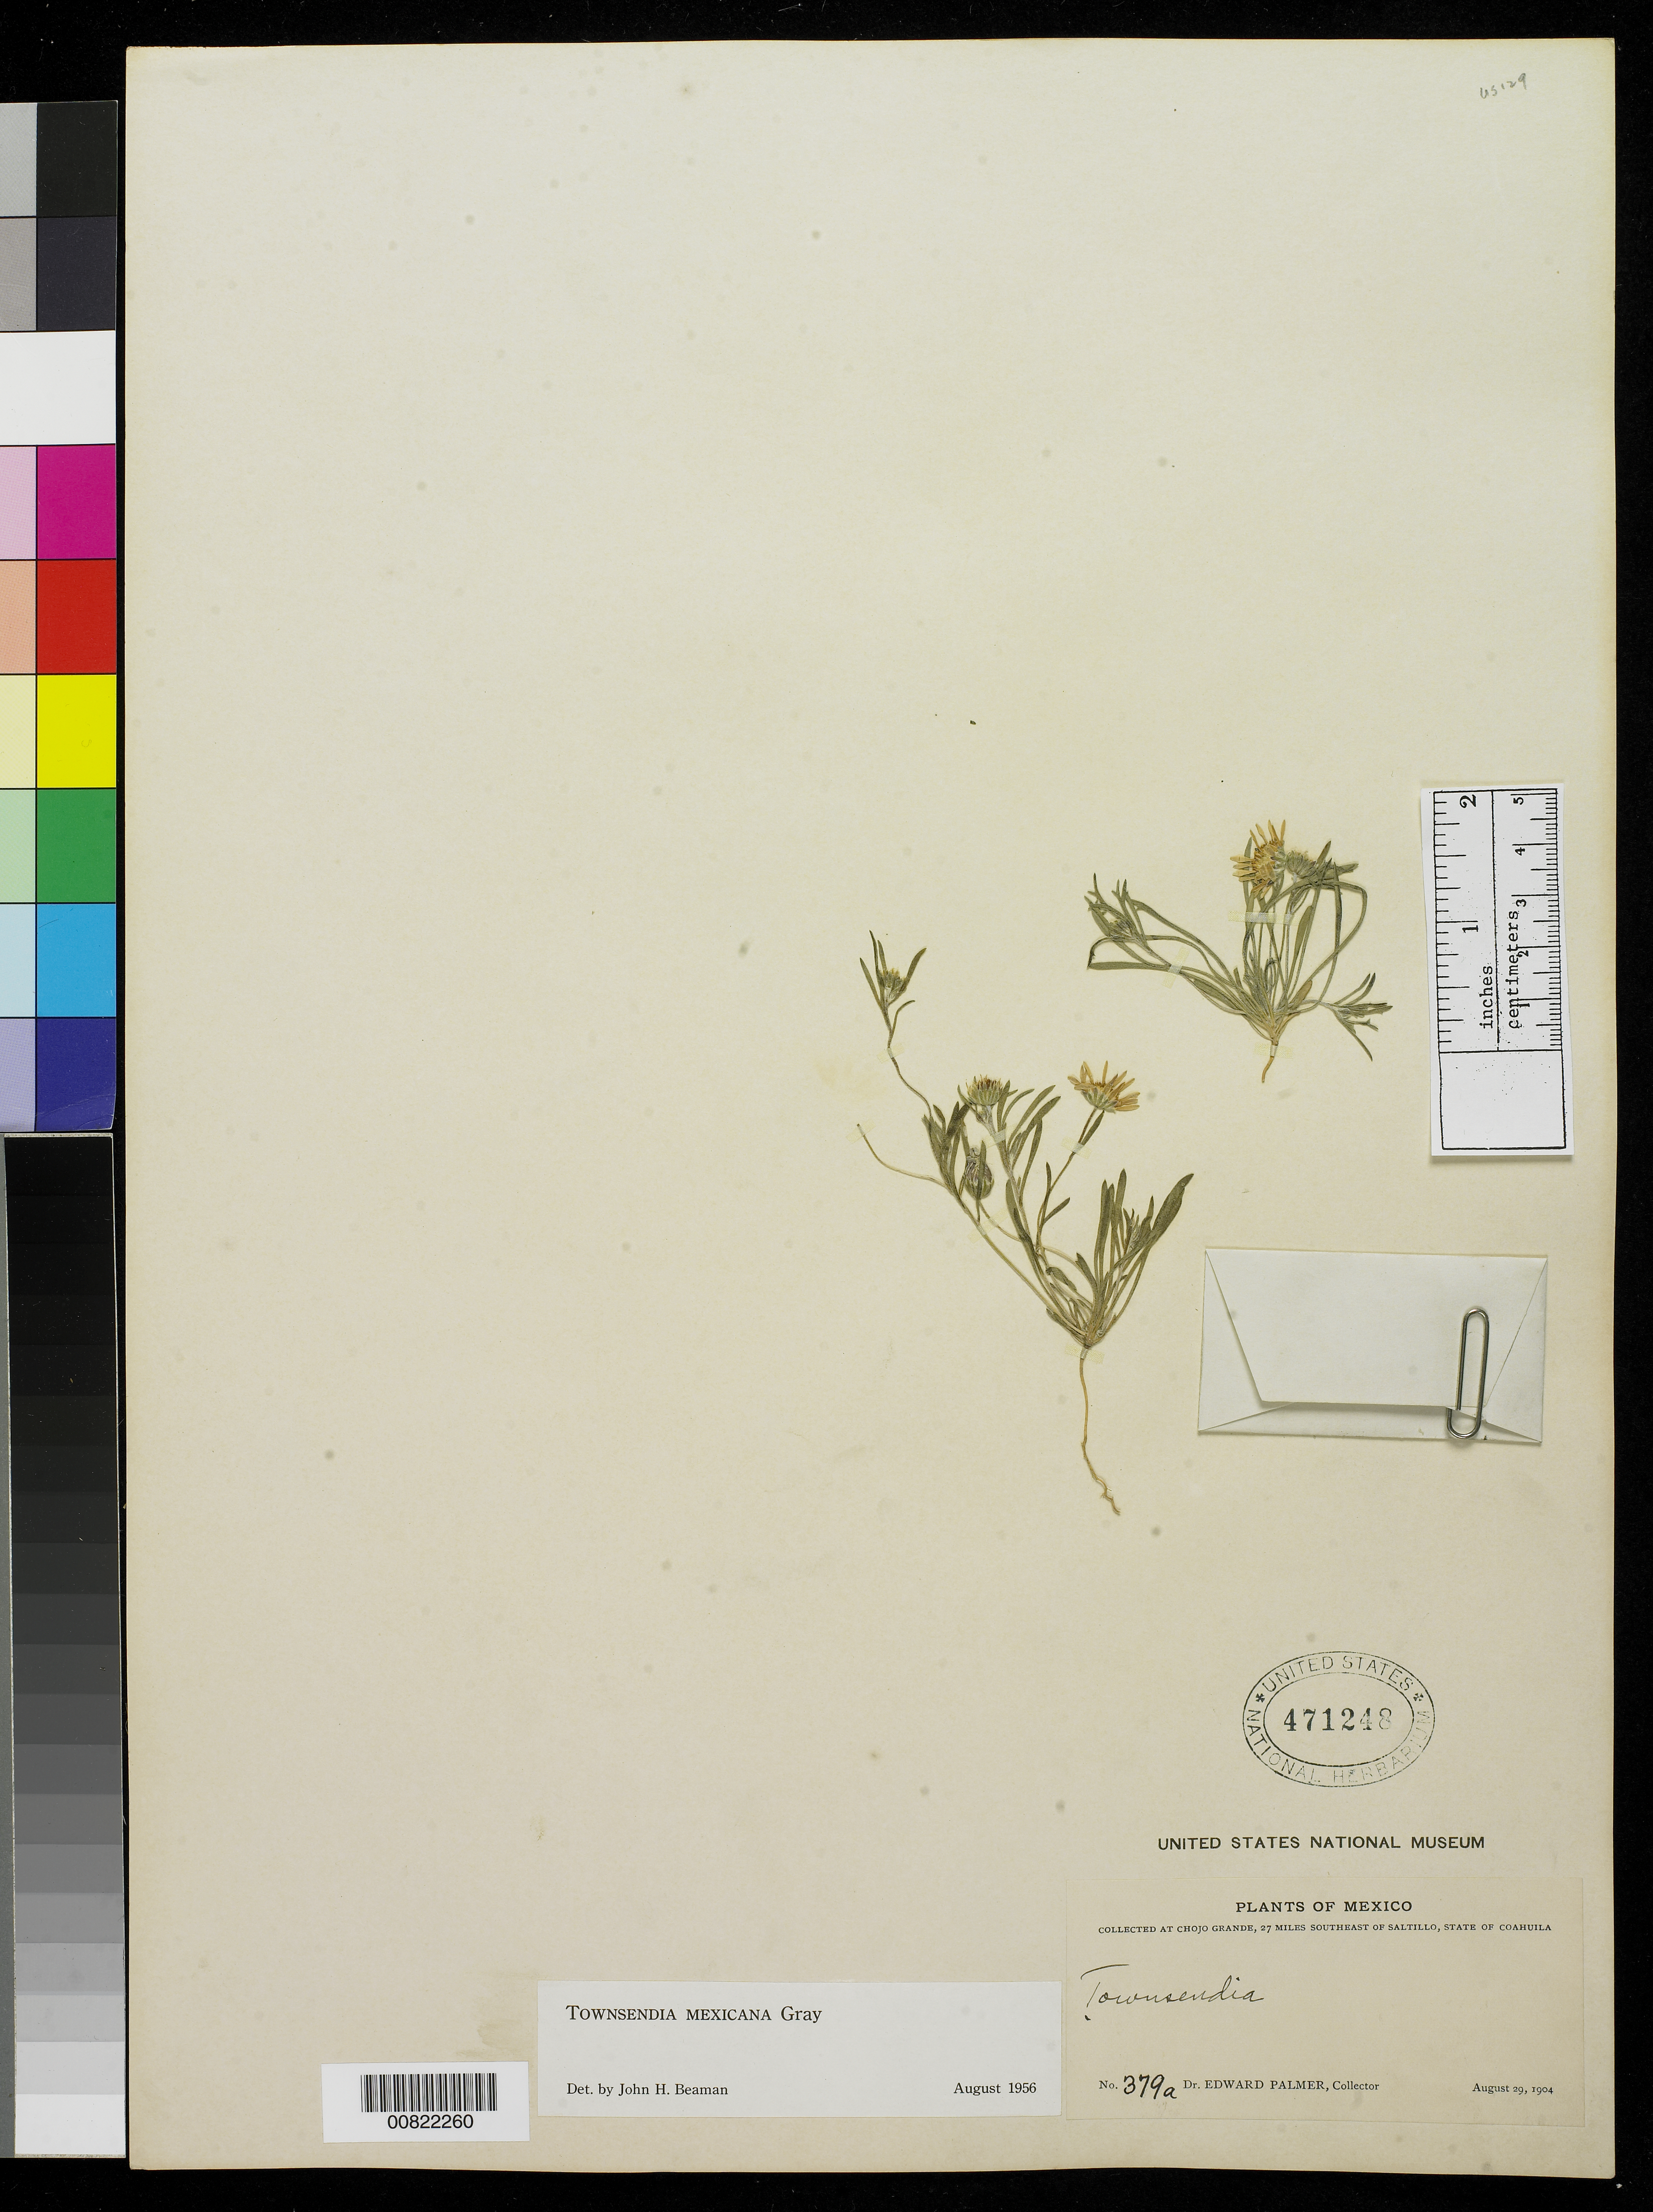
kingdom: Plantae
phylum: Tracheophyta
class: Magnoliopsida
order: Asterales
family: Asteraceae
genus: Townsendia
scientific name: Townsendia mexicana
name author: A. Gray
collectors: E. Palmer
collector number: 379a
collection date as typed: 29 Aug 1904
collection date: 1904-08-29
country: Mexico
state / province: Coahuila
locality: Chojo Grande, 27 miles of Saltillo, Coahuila.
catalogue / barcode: US 471248